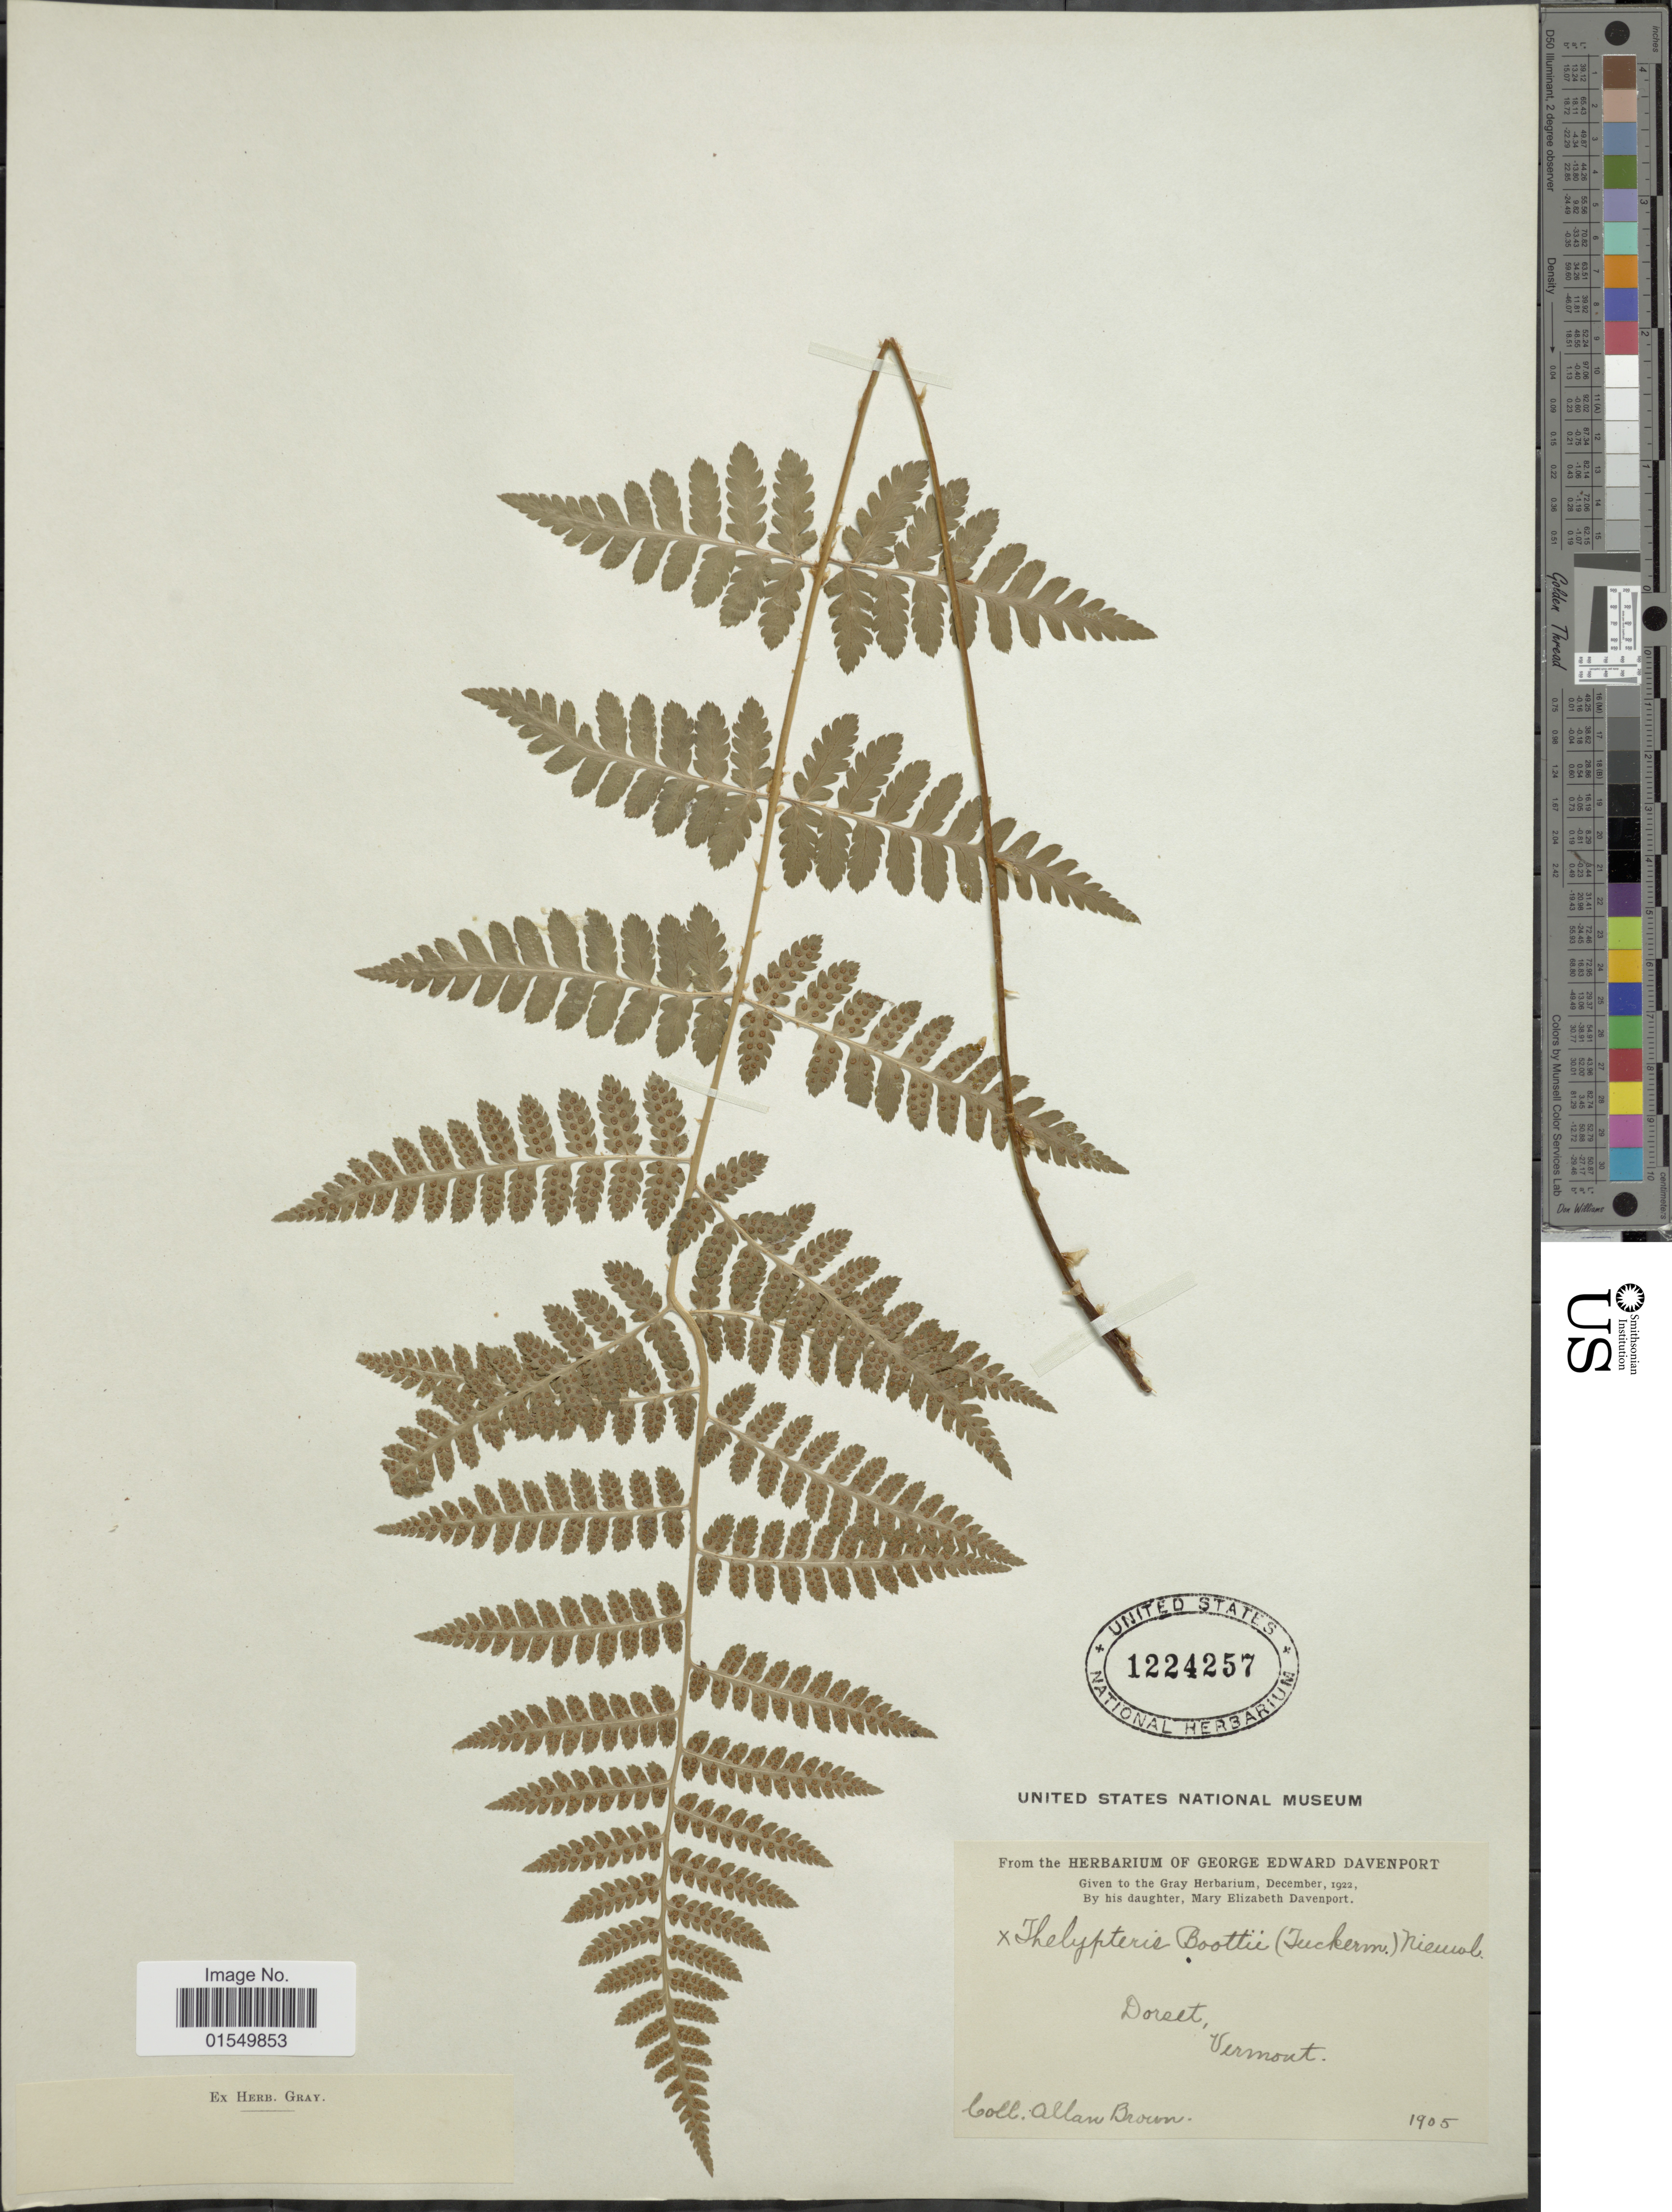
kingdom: Plantae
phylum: Tracheophyta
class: Polypodiopsida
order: Polypodiales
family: Dryopteridaceae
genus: Dryopteris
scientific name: Dryopteris x boottii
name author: Underw.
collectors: A. Brown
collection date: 1905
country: United States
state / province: Vermont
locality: Dorset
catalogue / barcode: US 1224257